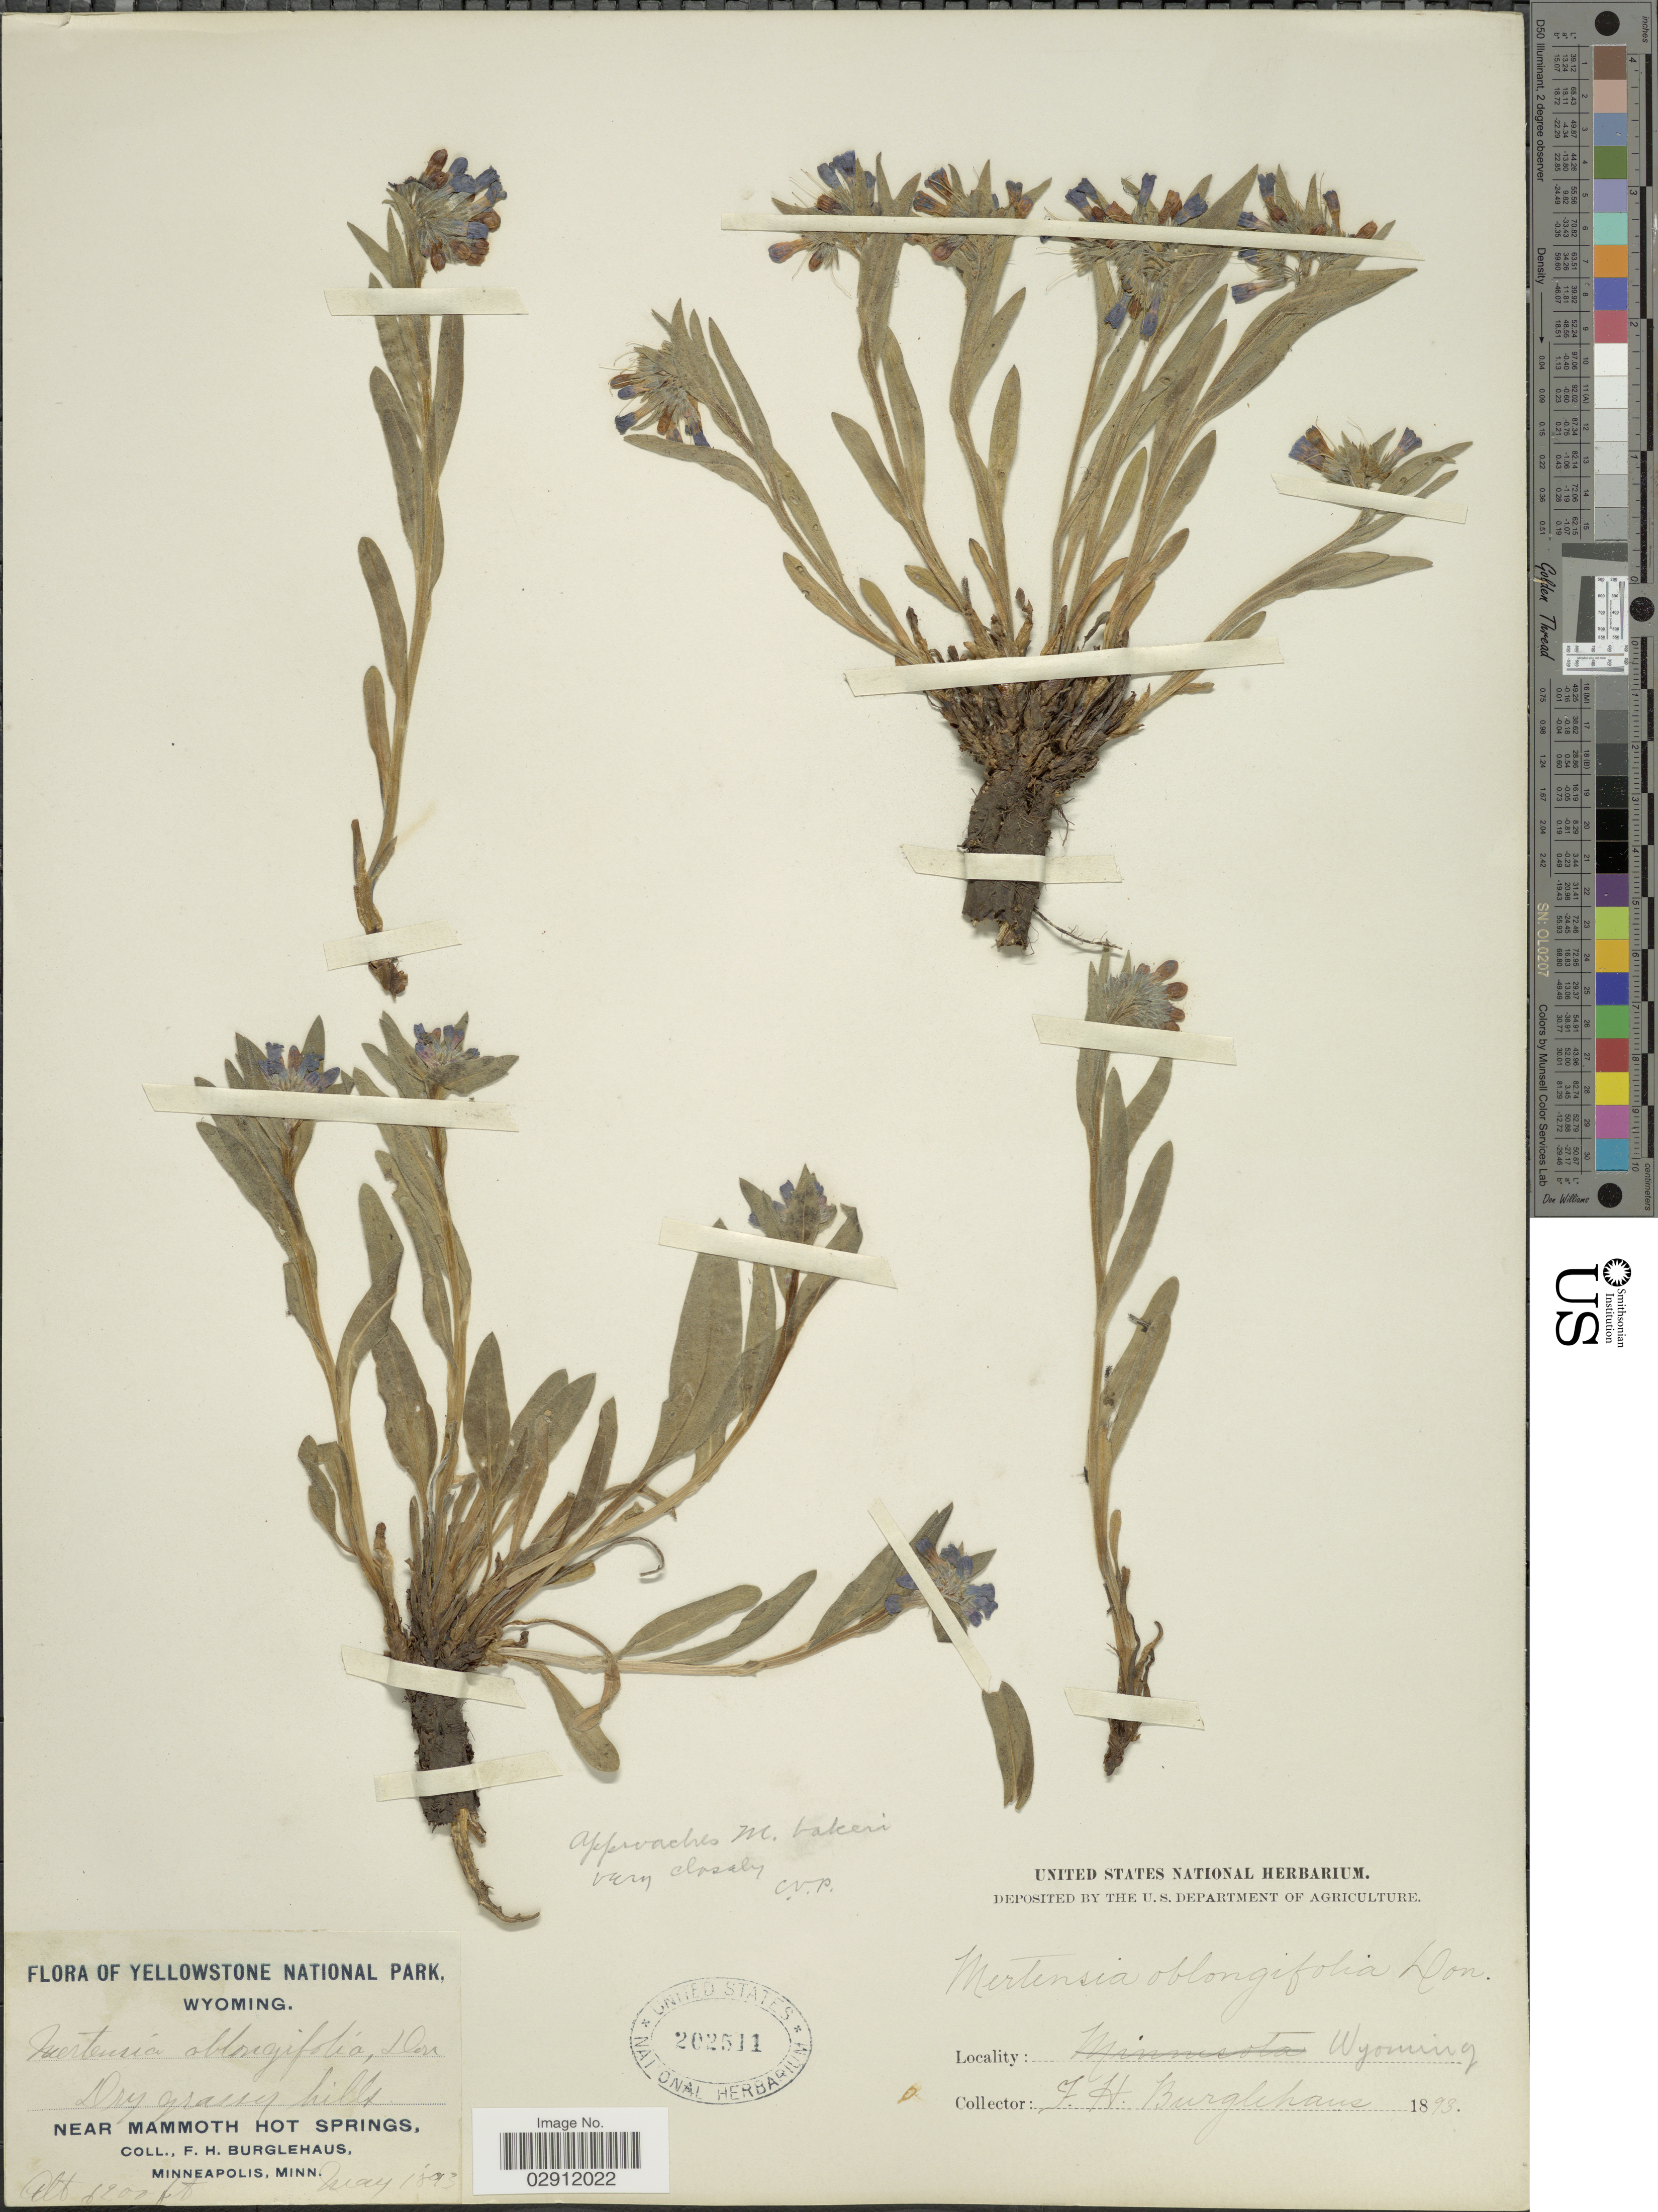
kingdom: Plantae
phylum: Tracheophyta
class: Magnoliopsida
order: Boraginales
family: Boraginaceae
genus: Mertensia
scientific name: Mertensia alpina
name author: (Torr.) G. Don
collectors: F. Burglehaus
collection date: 1893-05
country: United States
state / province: Wyoming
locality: Yellowstone National Park, near Mammoth Hot Springs.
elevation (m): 1890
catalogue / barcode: US 202511